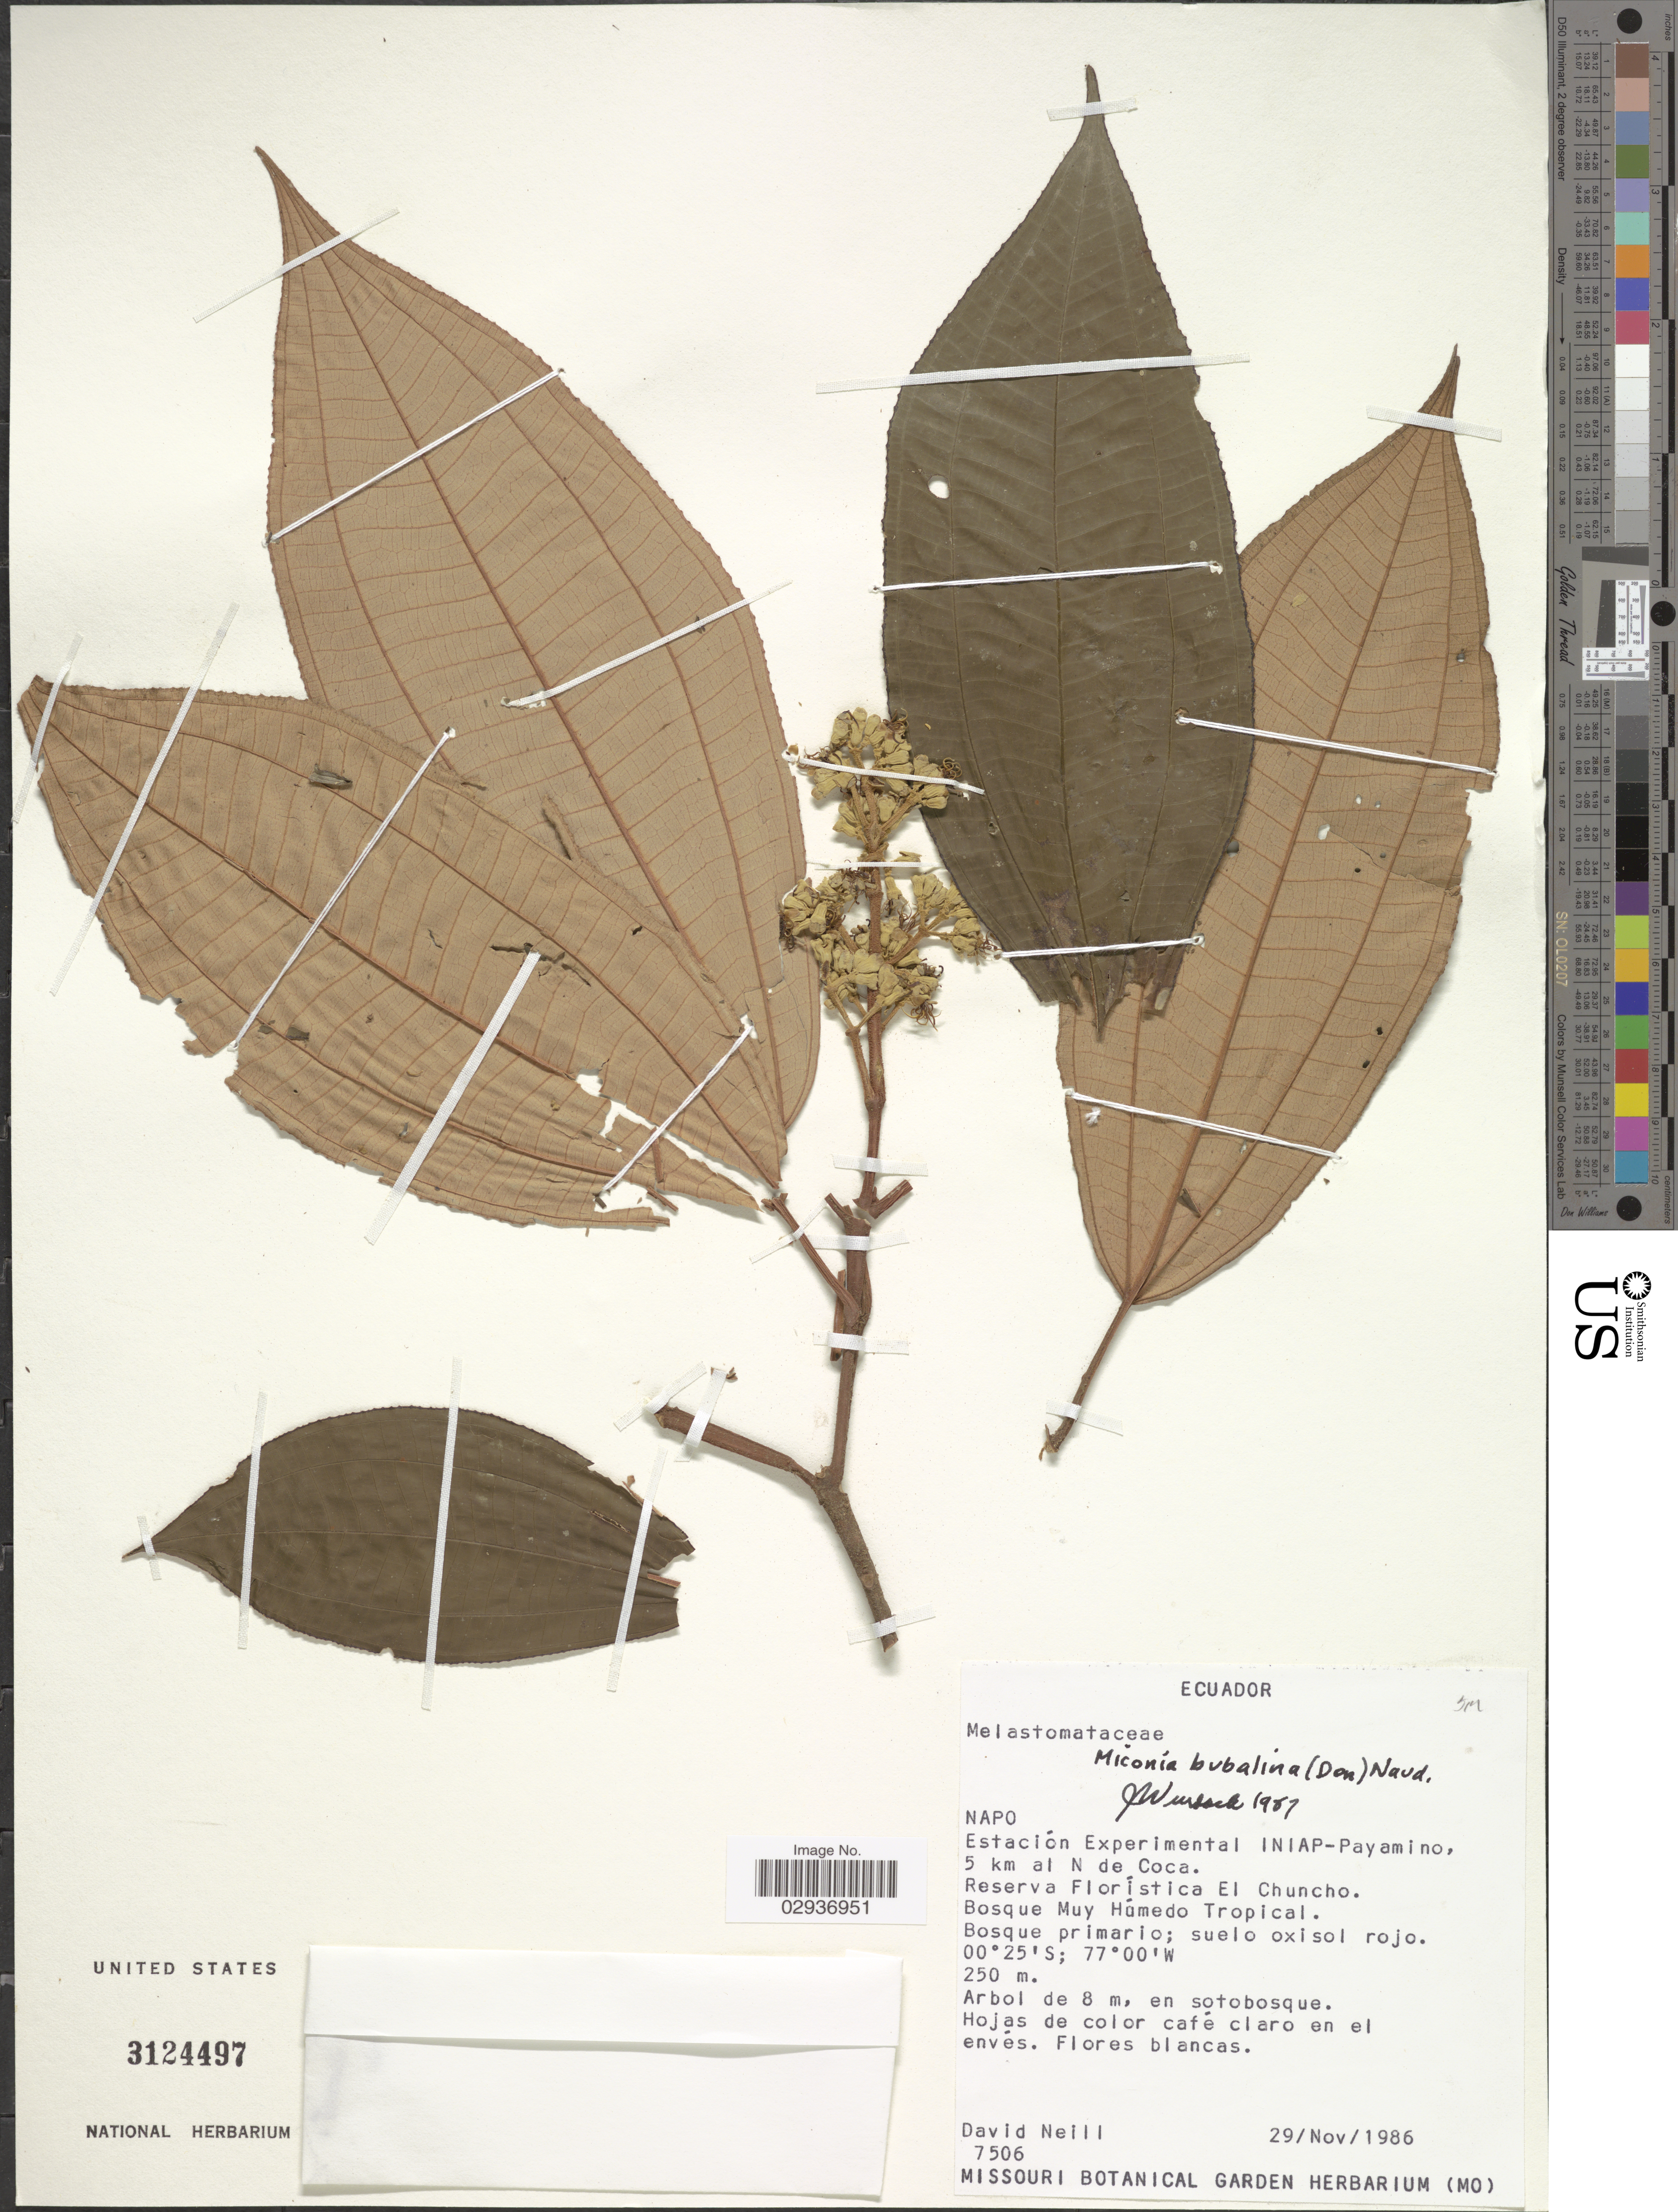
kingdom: Plantae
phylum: Tracheophyta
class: Magnoliopsida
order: Myrtales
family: Melastomataceae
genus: Miconia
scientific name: Miconia bubalina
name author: Naudin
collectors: D. Neill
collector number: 7506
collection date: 1986-11-29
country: Ecuador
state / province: Napo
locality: Estación Experimental INIAP-Payamino, 5 km al N de Coca. Reserva Florística El Chuncho.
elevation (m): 250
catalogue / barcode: US 3124497